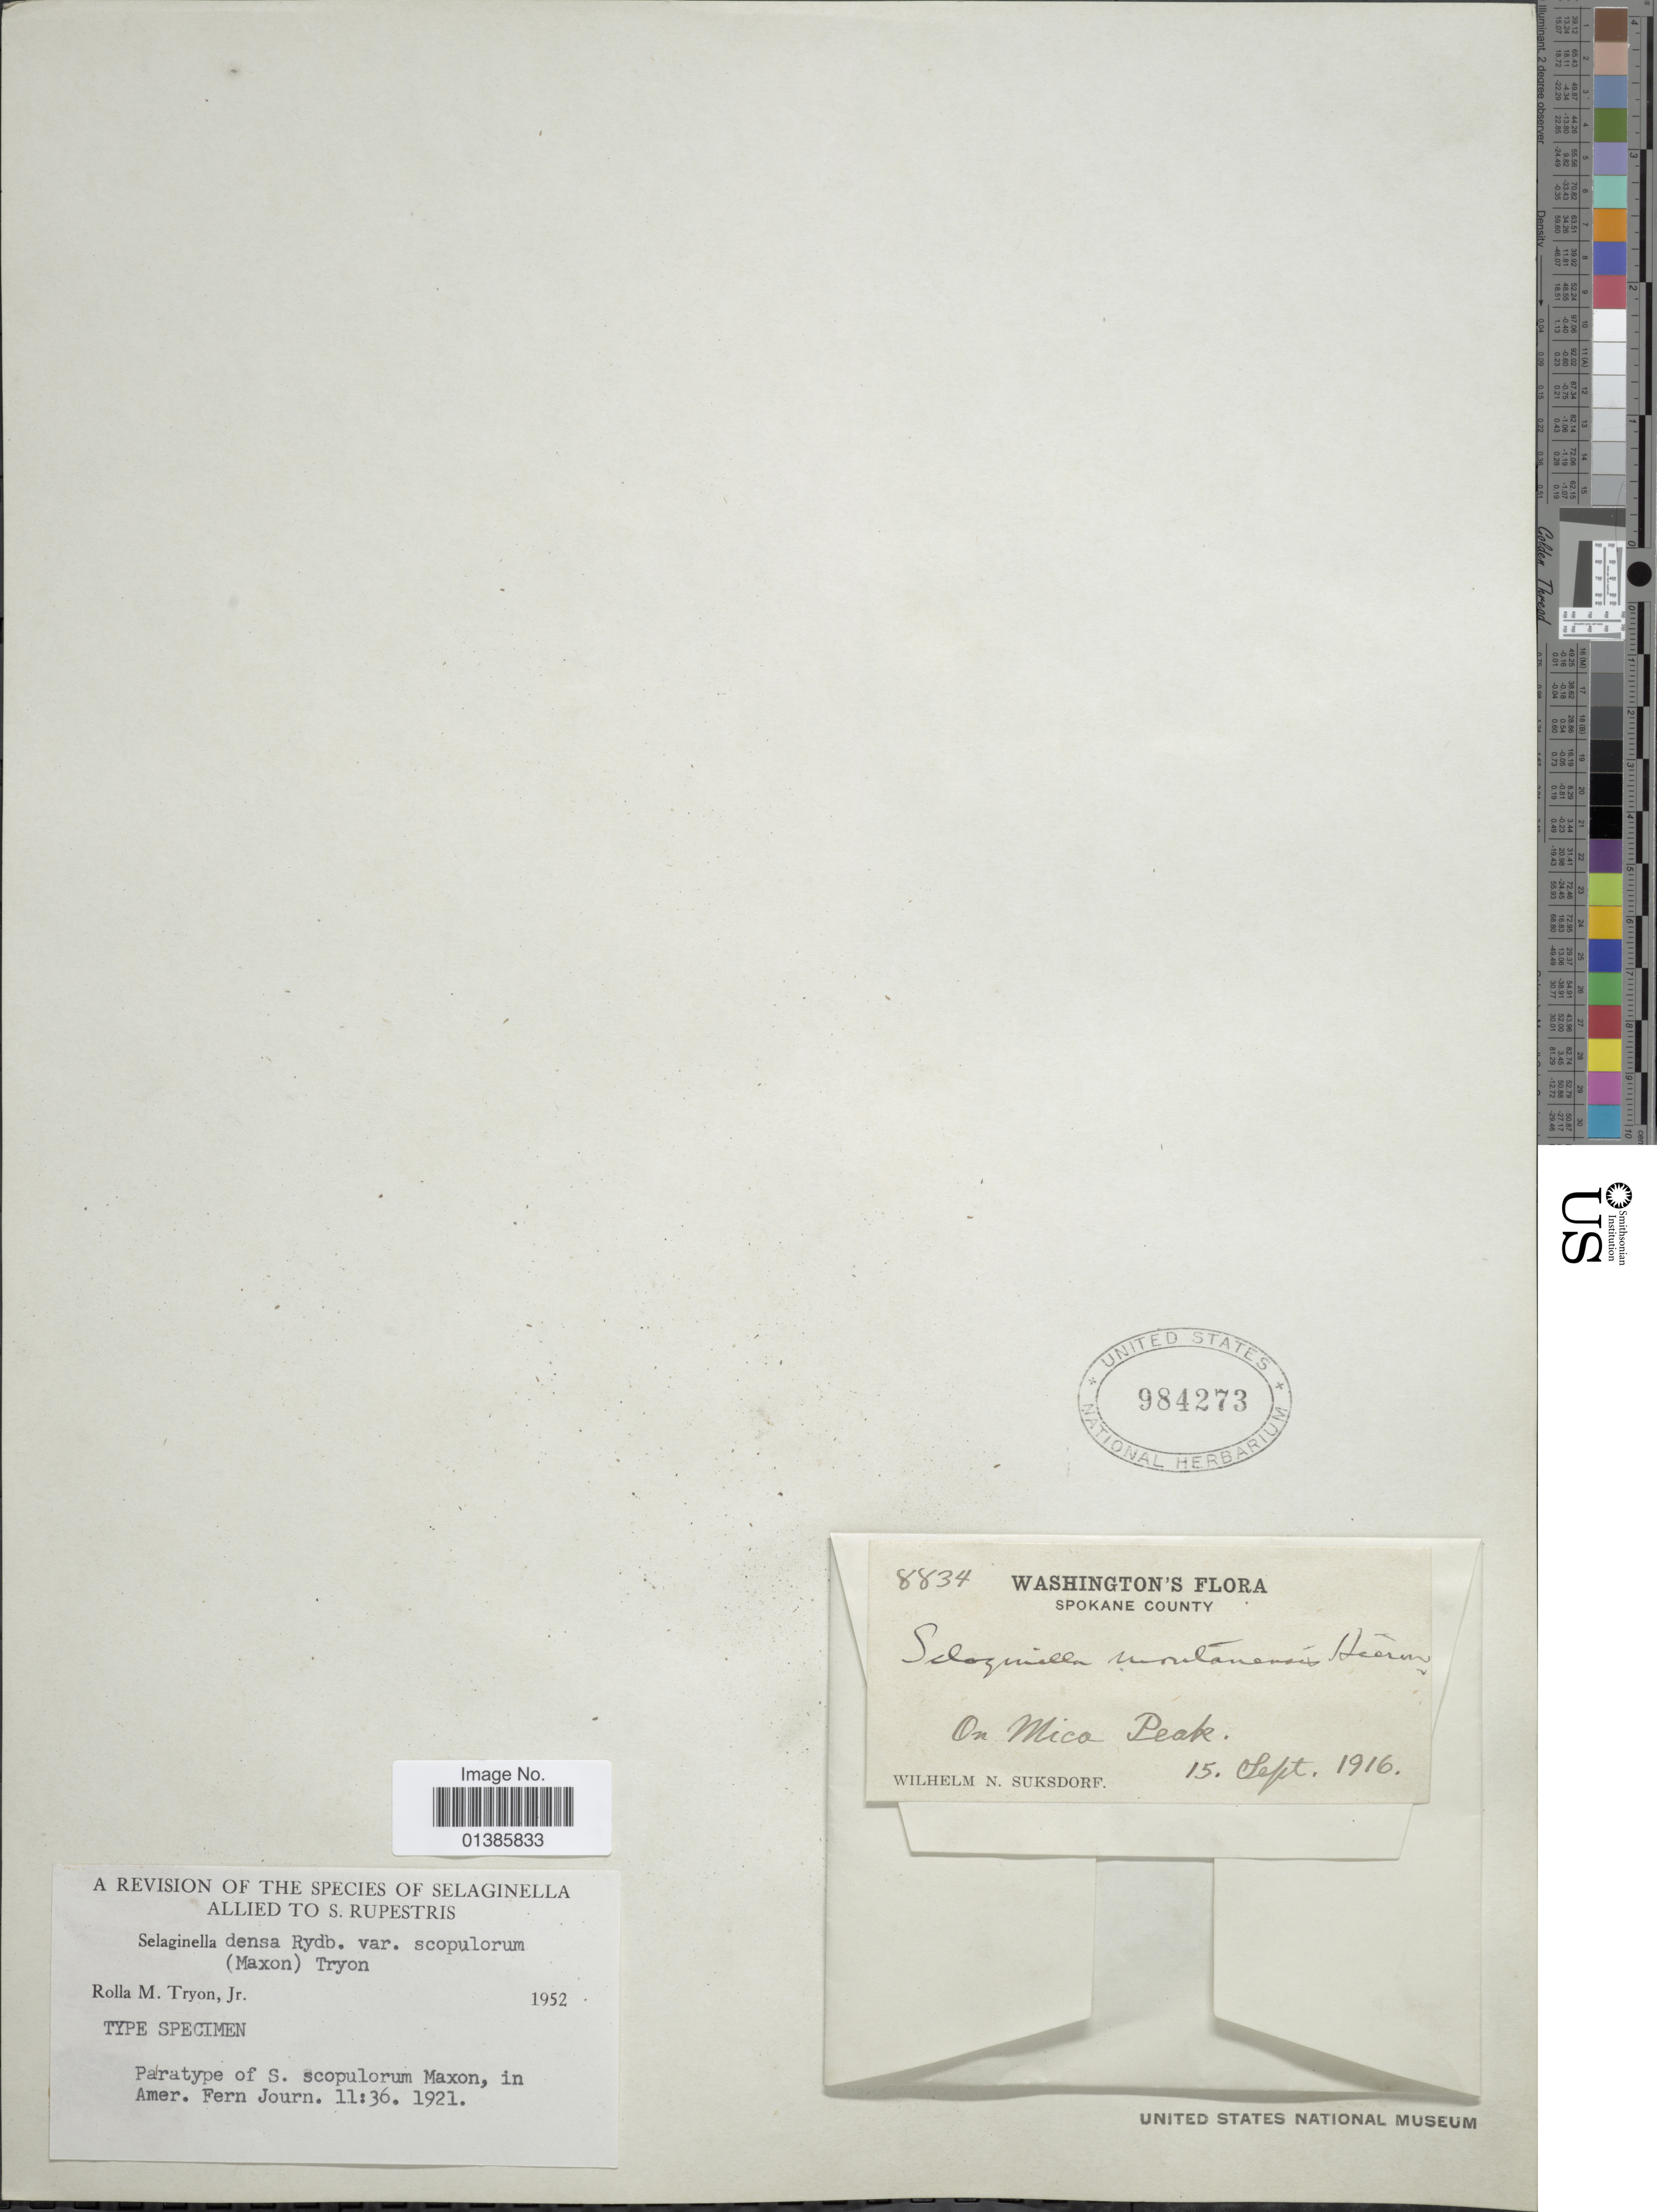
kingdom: Plantae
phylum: Tracheophyta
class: Lycopodiopsida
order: Selaginellales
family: Selaginellaceae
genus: Selaginella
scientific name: Selaginella densa var. scopulorum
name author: (Maxon) R.M. Tryon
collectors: W. N. Suksdorf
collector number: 8834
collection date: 1916-09-15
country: United States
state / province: Washington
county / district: Spokane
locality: Spokane County. On Mico Peak.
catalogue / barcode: US 984273